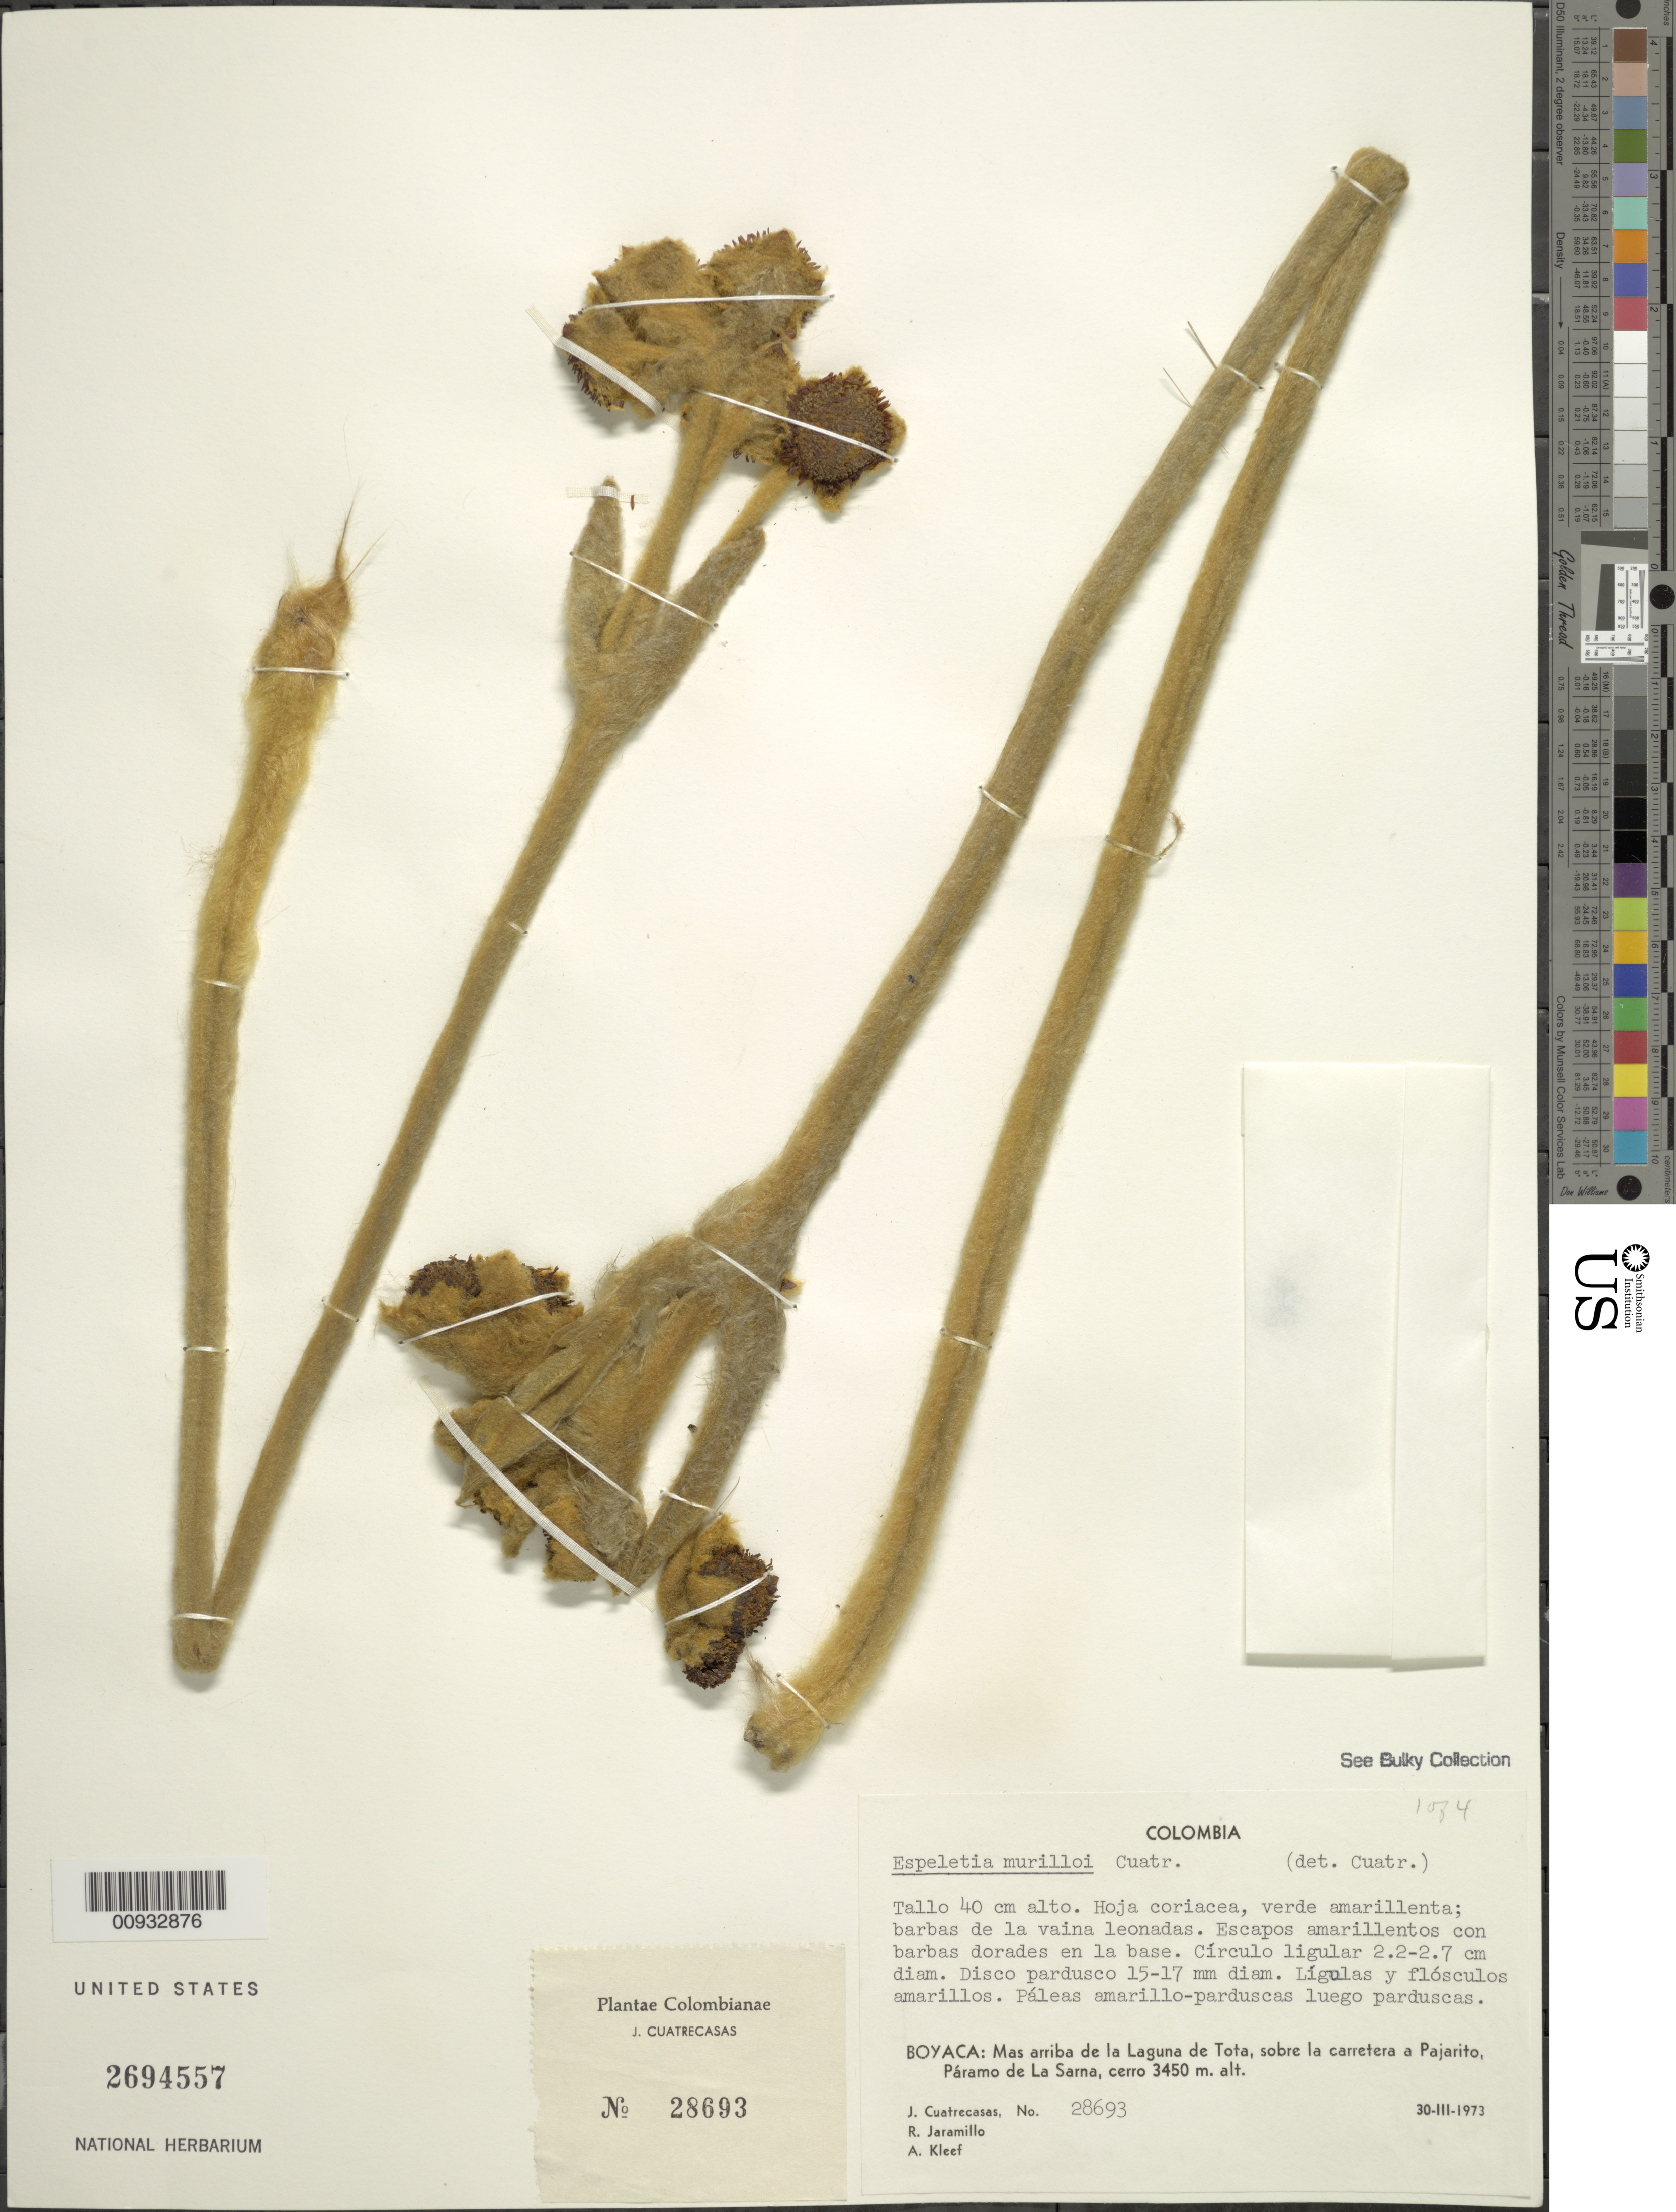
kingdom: Plantae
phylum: Tracheophyta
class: Magnoliopsida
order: Asterales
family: Asteraceae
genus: Espeletia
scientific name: Espeletia murilloi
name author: Cuatrec.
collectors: J. Cuatrecasas, R. Jaramillo M. & A. Kleef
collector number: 28693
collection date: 1973-03-30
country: Colombia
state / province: Boyacá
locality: Mas arriba de la Laguna de Tota, sobre la carretera a Pajarito, Paramo de La Sarna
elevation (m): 3450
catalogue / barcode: US 2694557